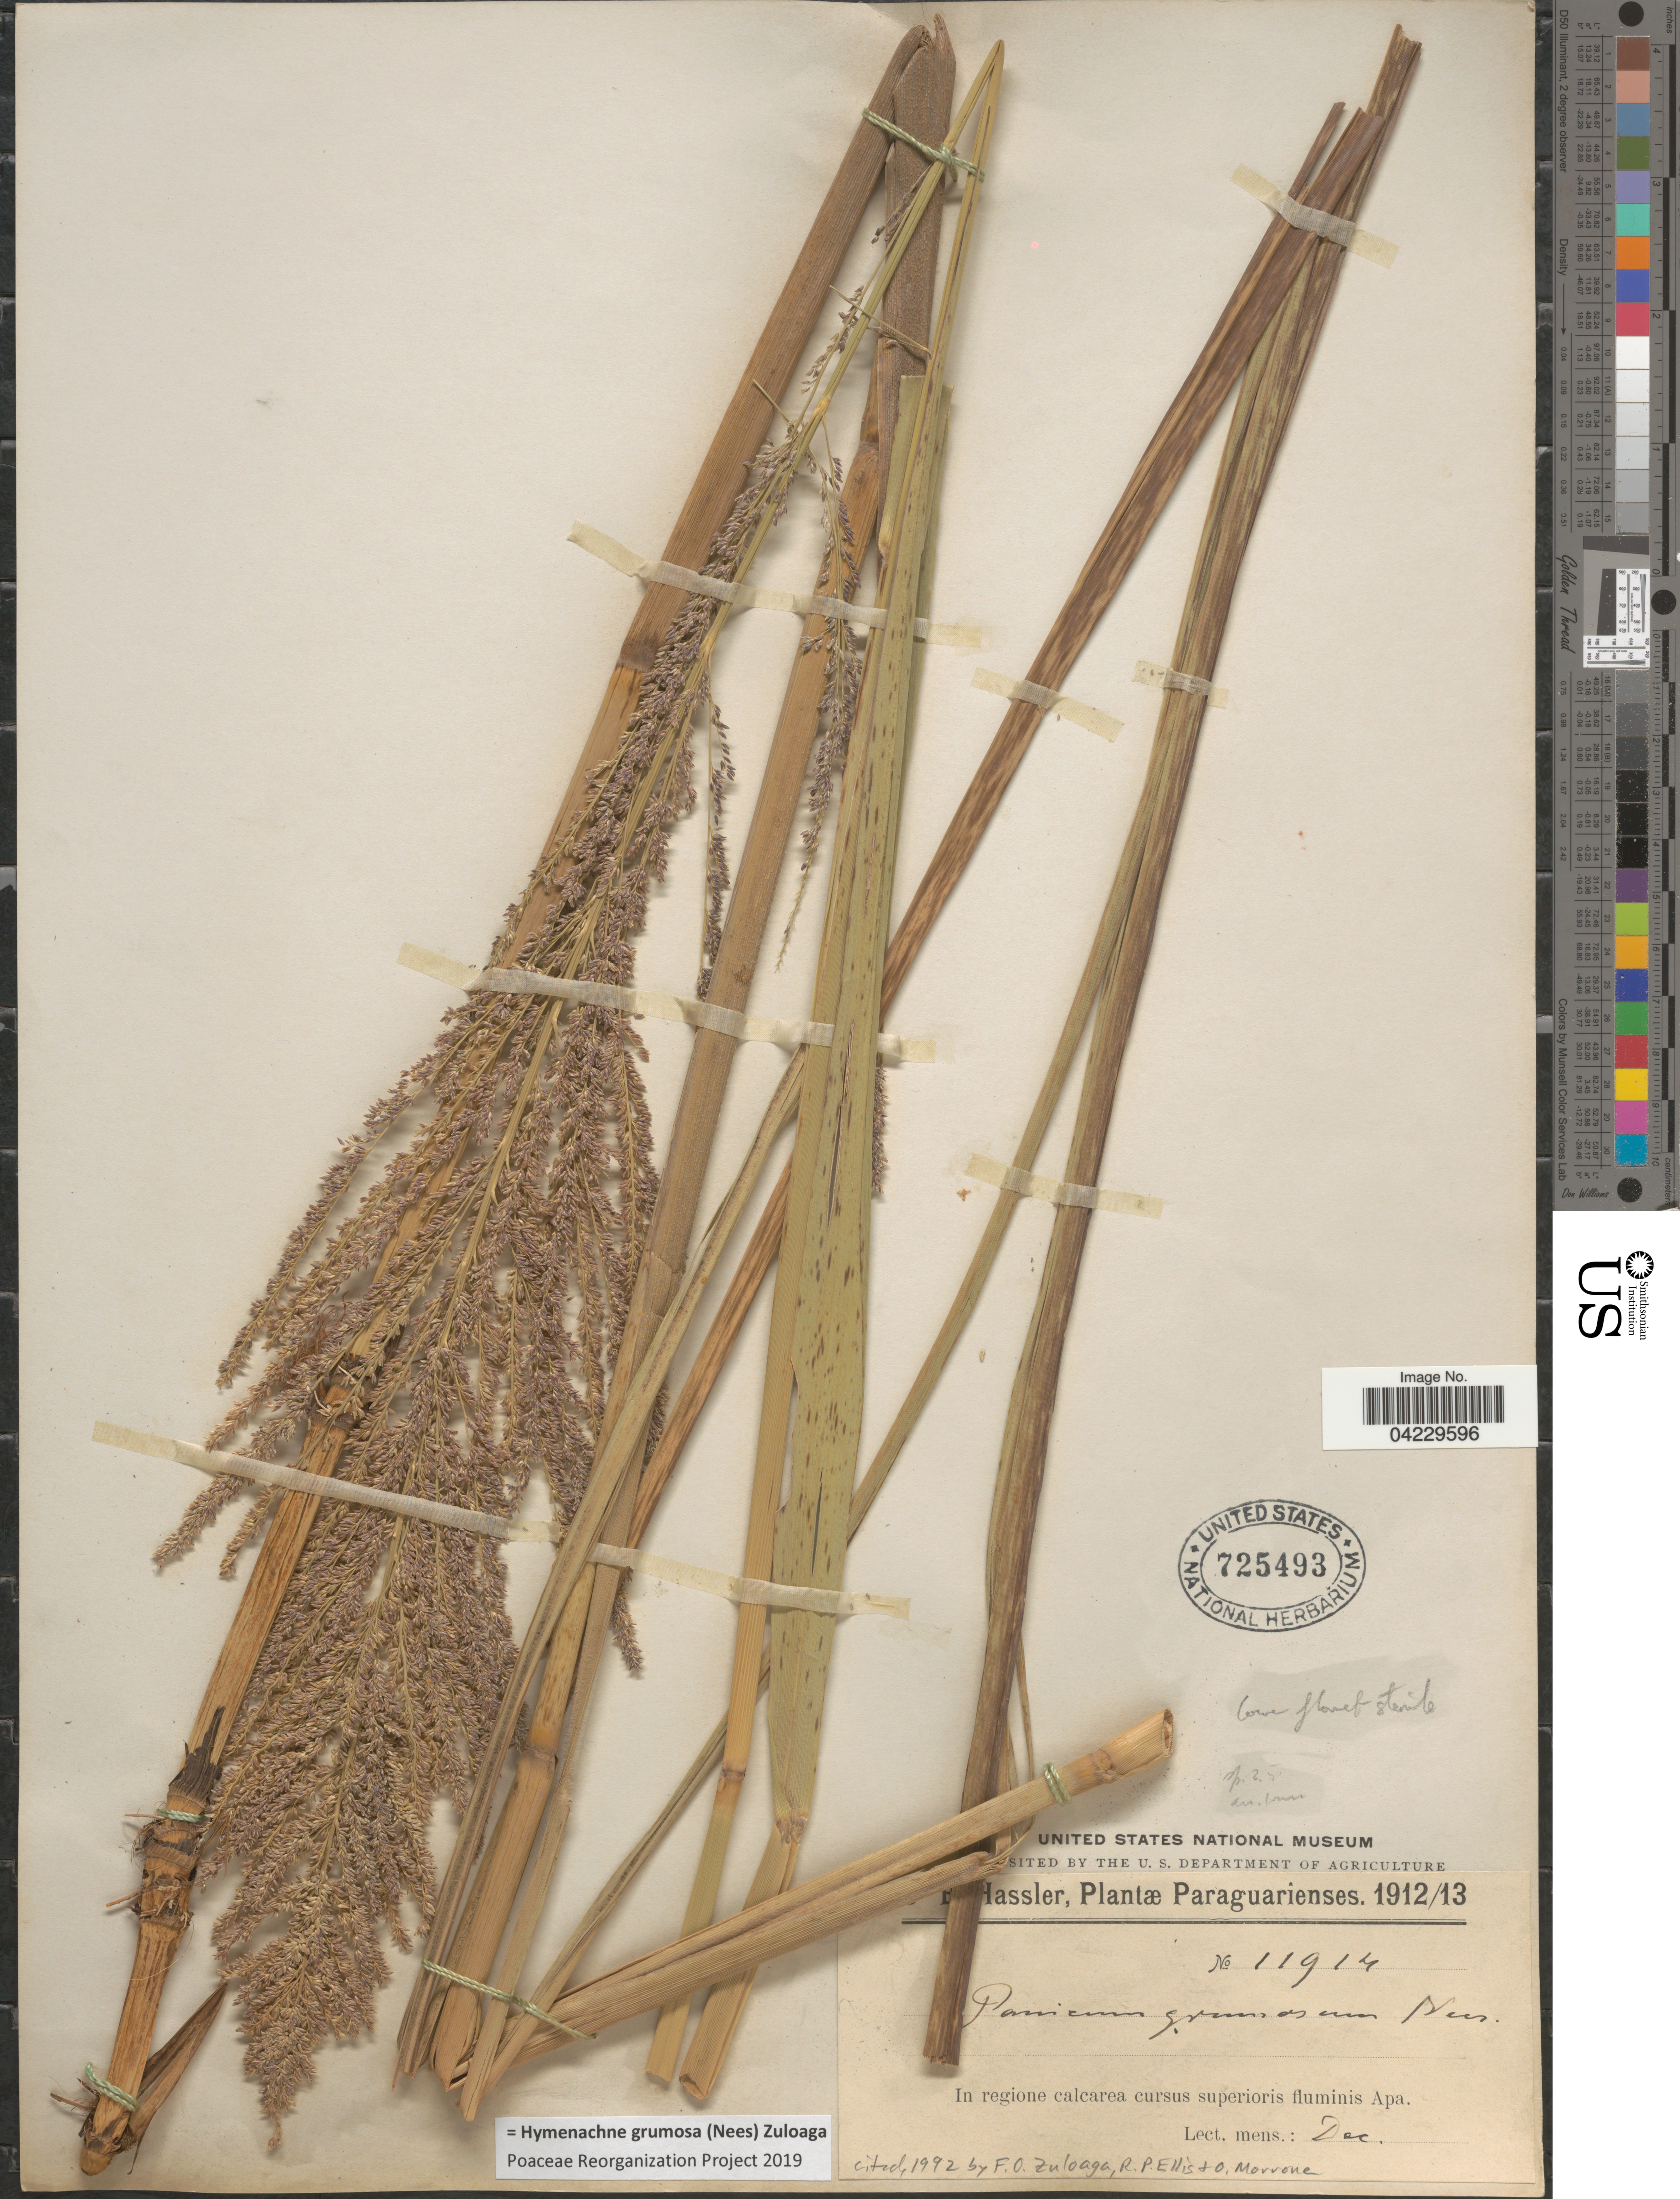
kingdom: Plantae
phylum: Tracheophyta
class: Liliopsida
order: Poales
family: Poaceae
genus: Hymenachne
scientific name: Hymenachne grumosa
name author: (Nees) Zuloaga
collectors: E. Hassler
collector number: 11914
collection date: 1912-12/1913-12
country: Paraguay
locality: In regione calcarea cursus superioris fluminis Apa.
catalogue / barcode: US 725493